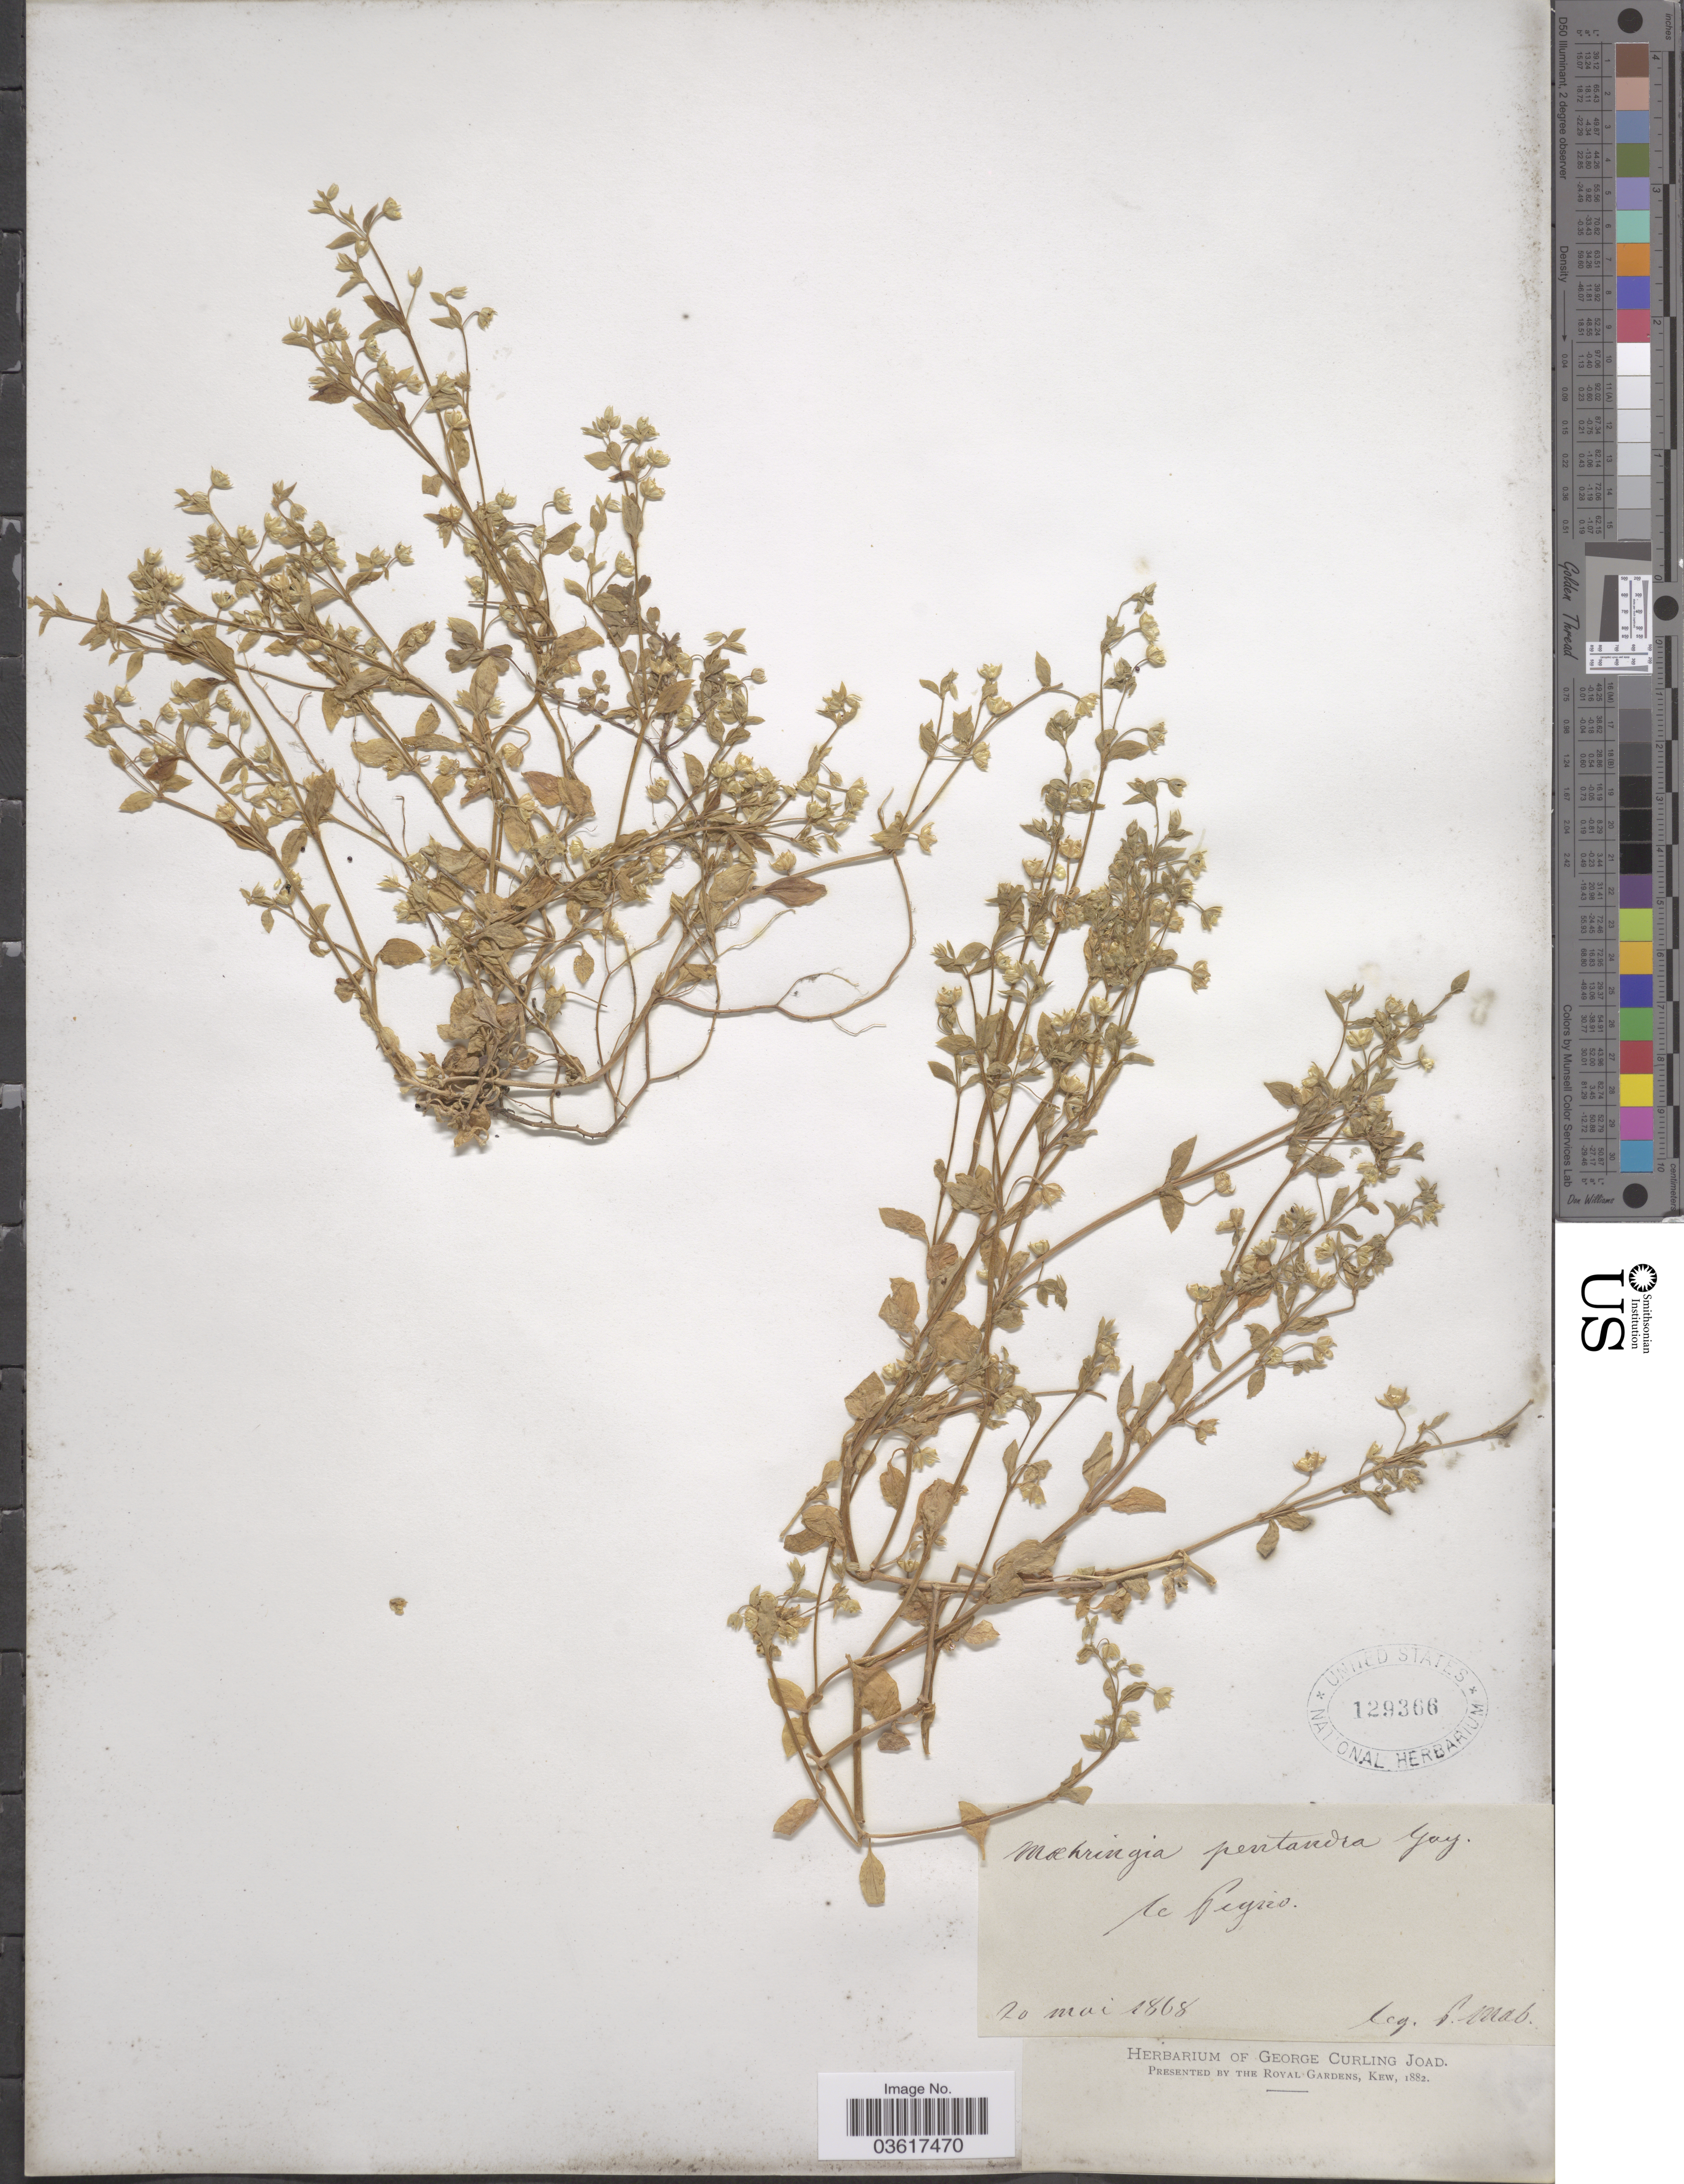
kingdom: Plantae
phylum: Tracheophyta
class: Magnoliopsida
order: Caryophyllales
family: Caryophyllaceae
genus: Moehringia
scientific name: Moehringia pentandra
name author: J. Gay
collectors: P. Mab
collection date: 1868-05-20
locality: Le Peyro. [interpreted]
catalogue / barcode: US 129366